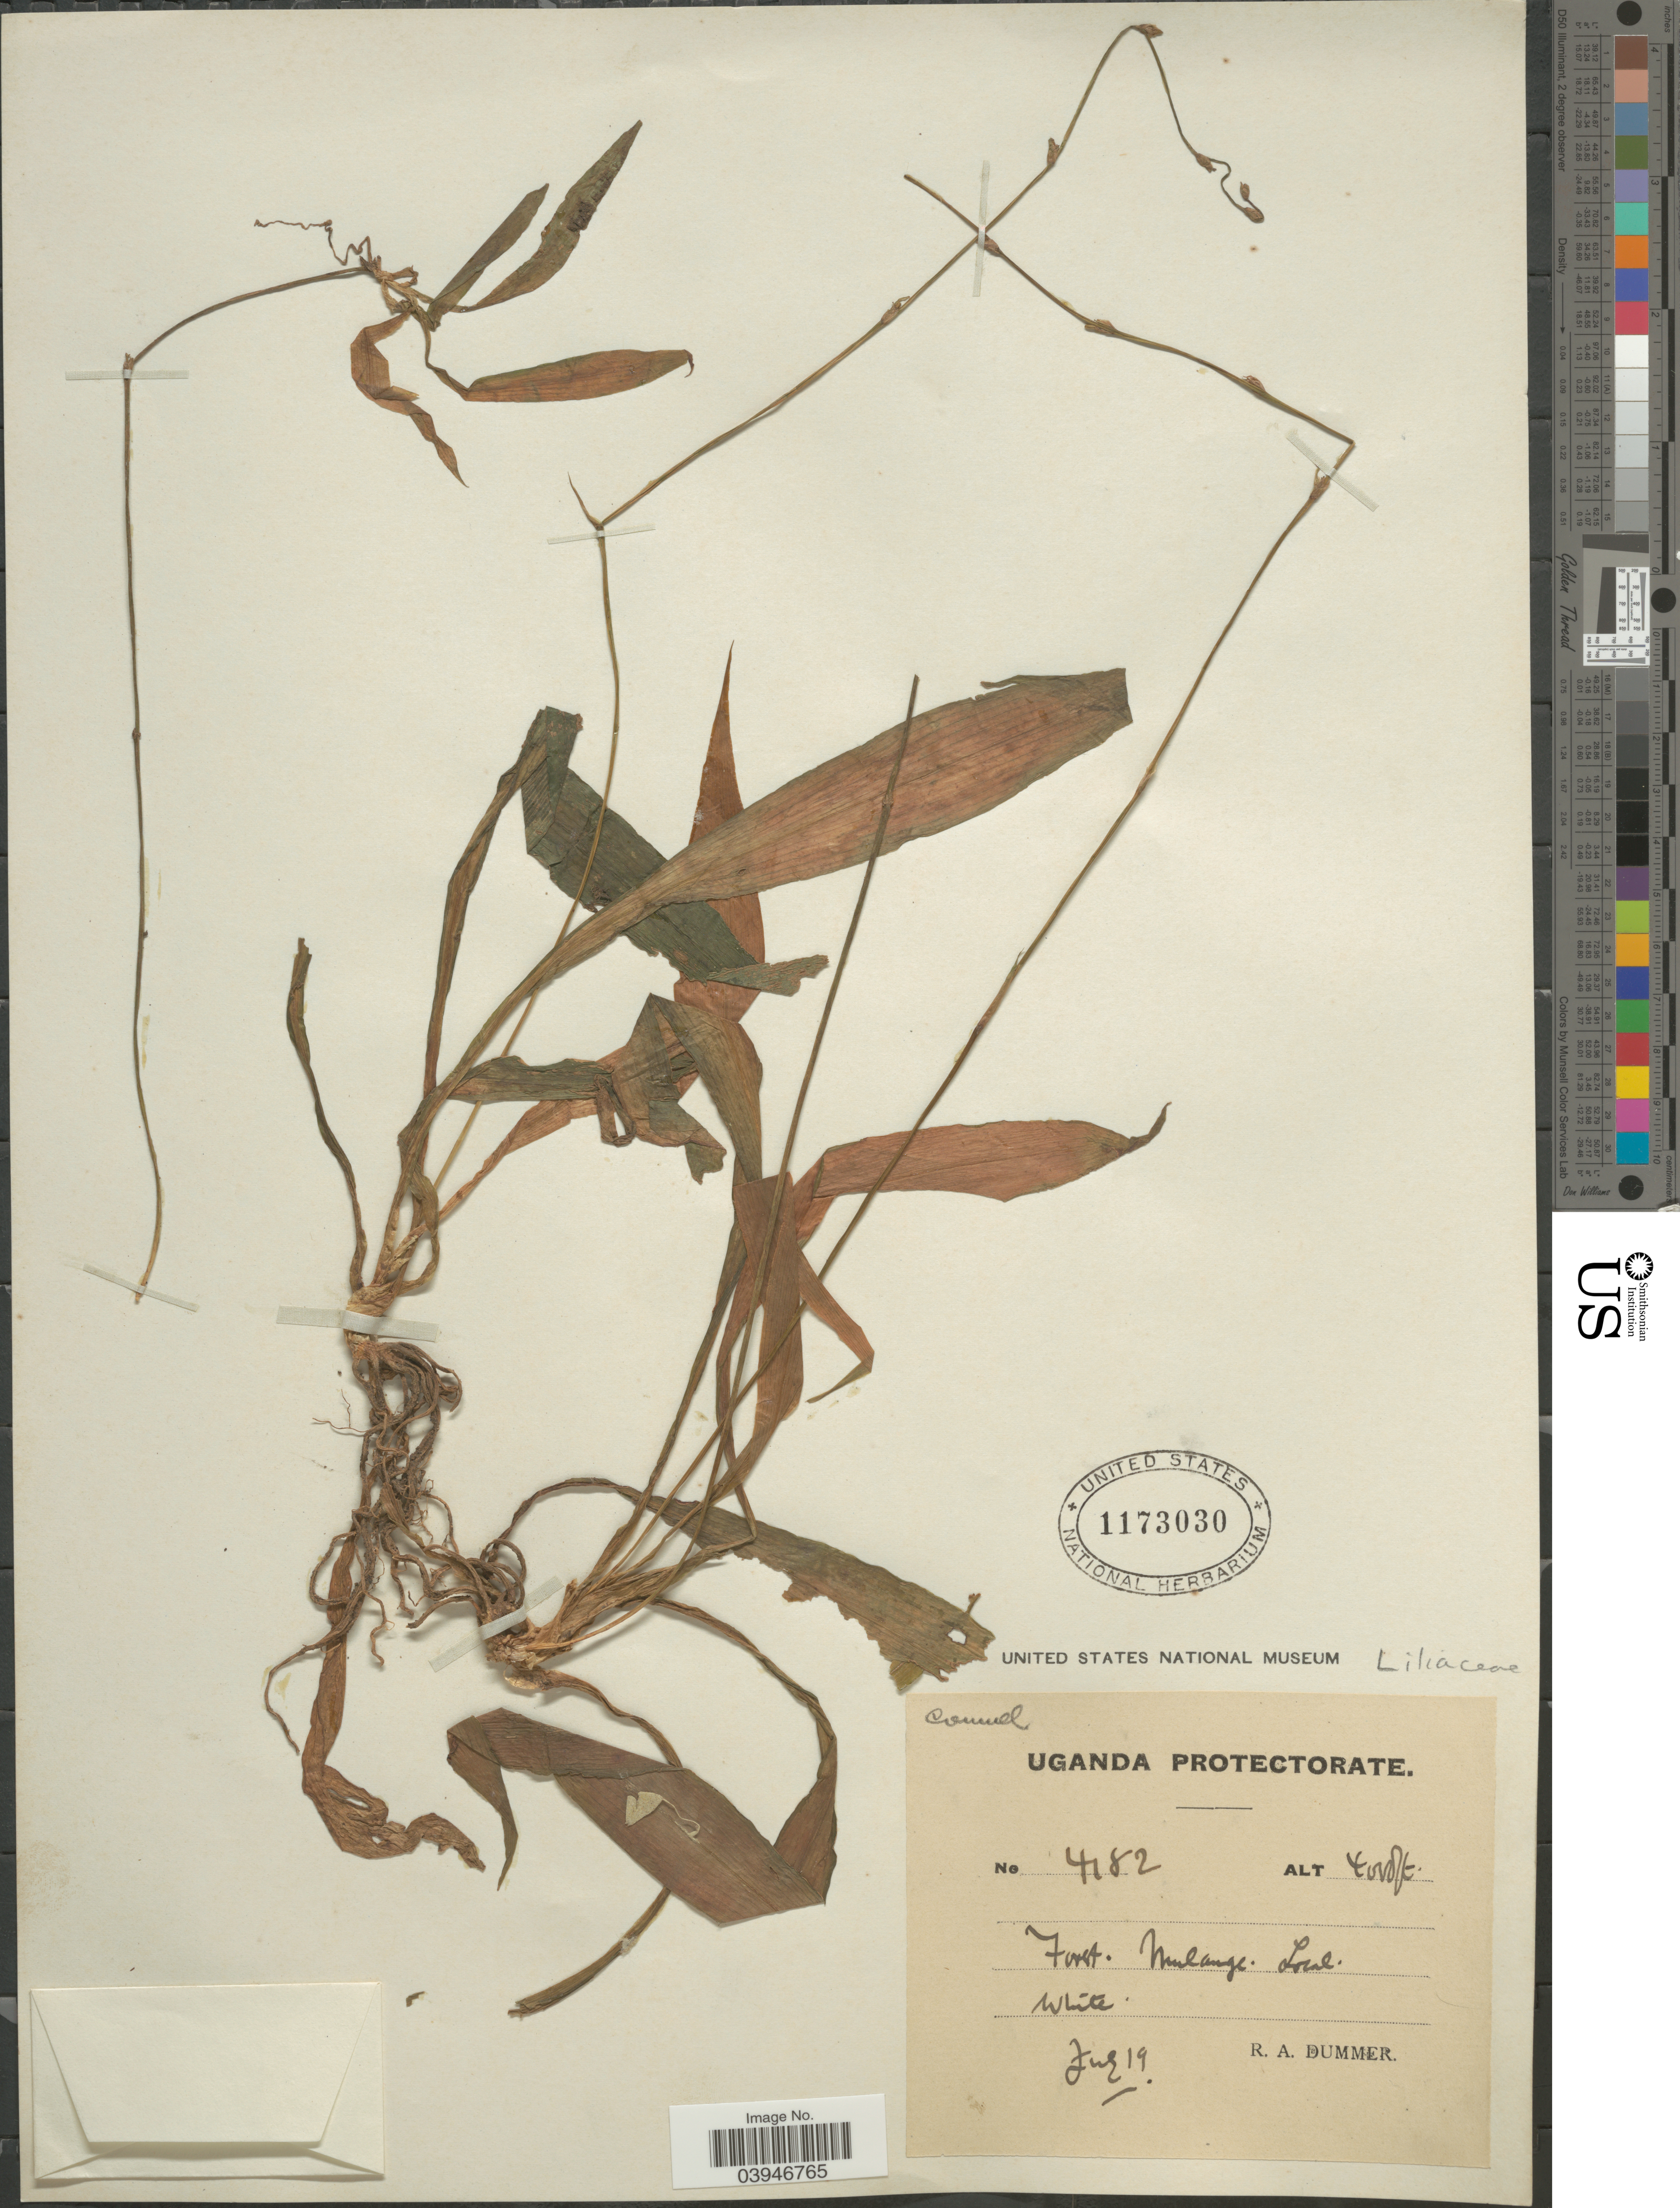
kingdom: Plantae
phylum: Tracheophyta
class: Liliopsida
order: Liliales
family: Liliaceae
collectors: R. Dümmer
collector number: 4182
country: Uganda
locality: Uganda Protectorate. Mulange.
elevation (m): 1219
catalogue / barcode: US 1173030